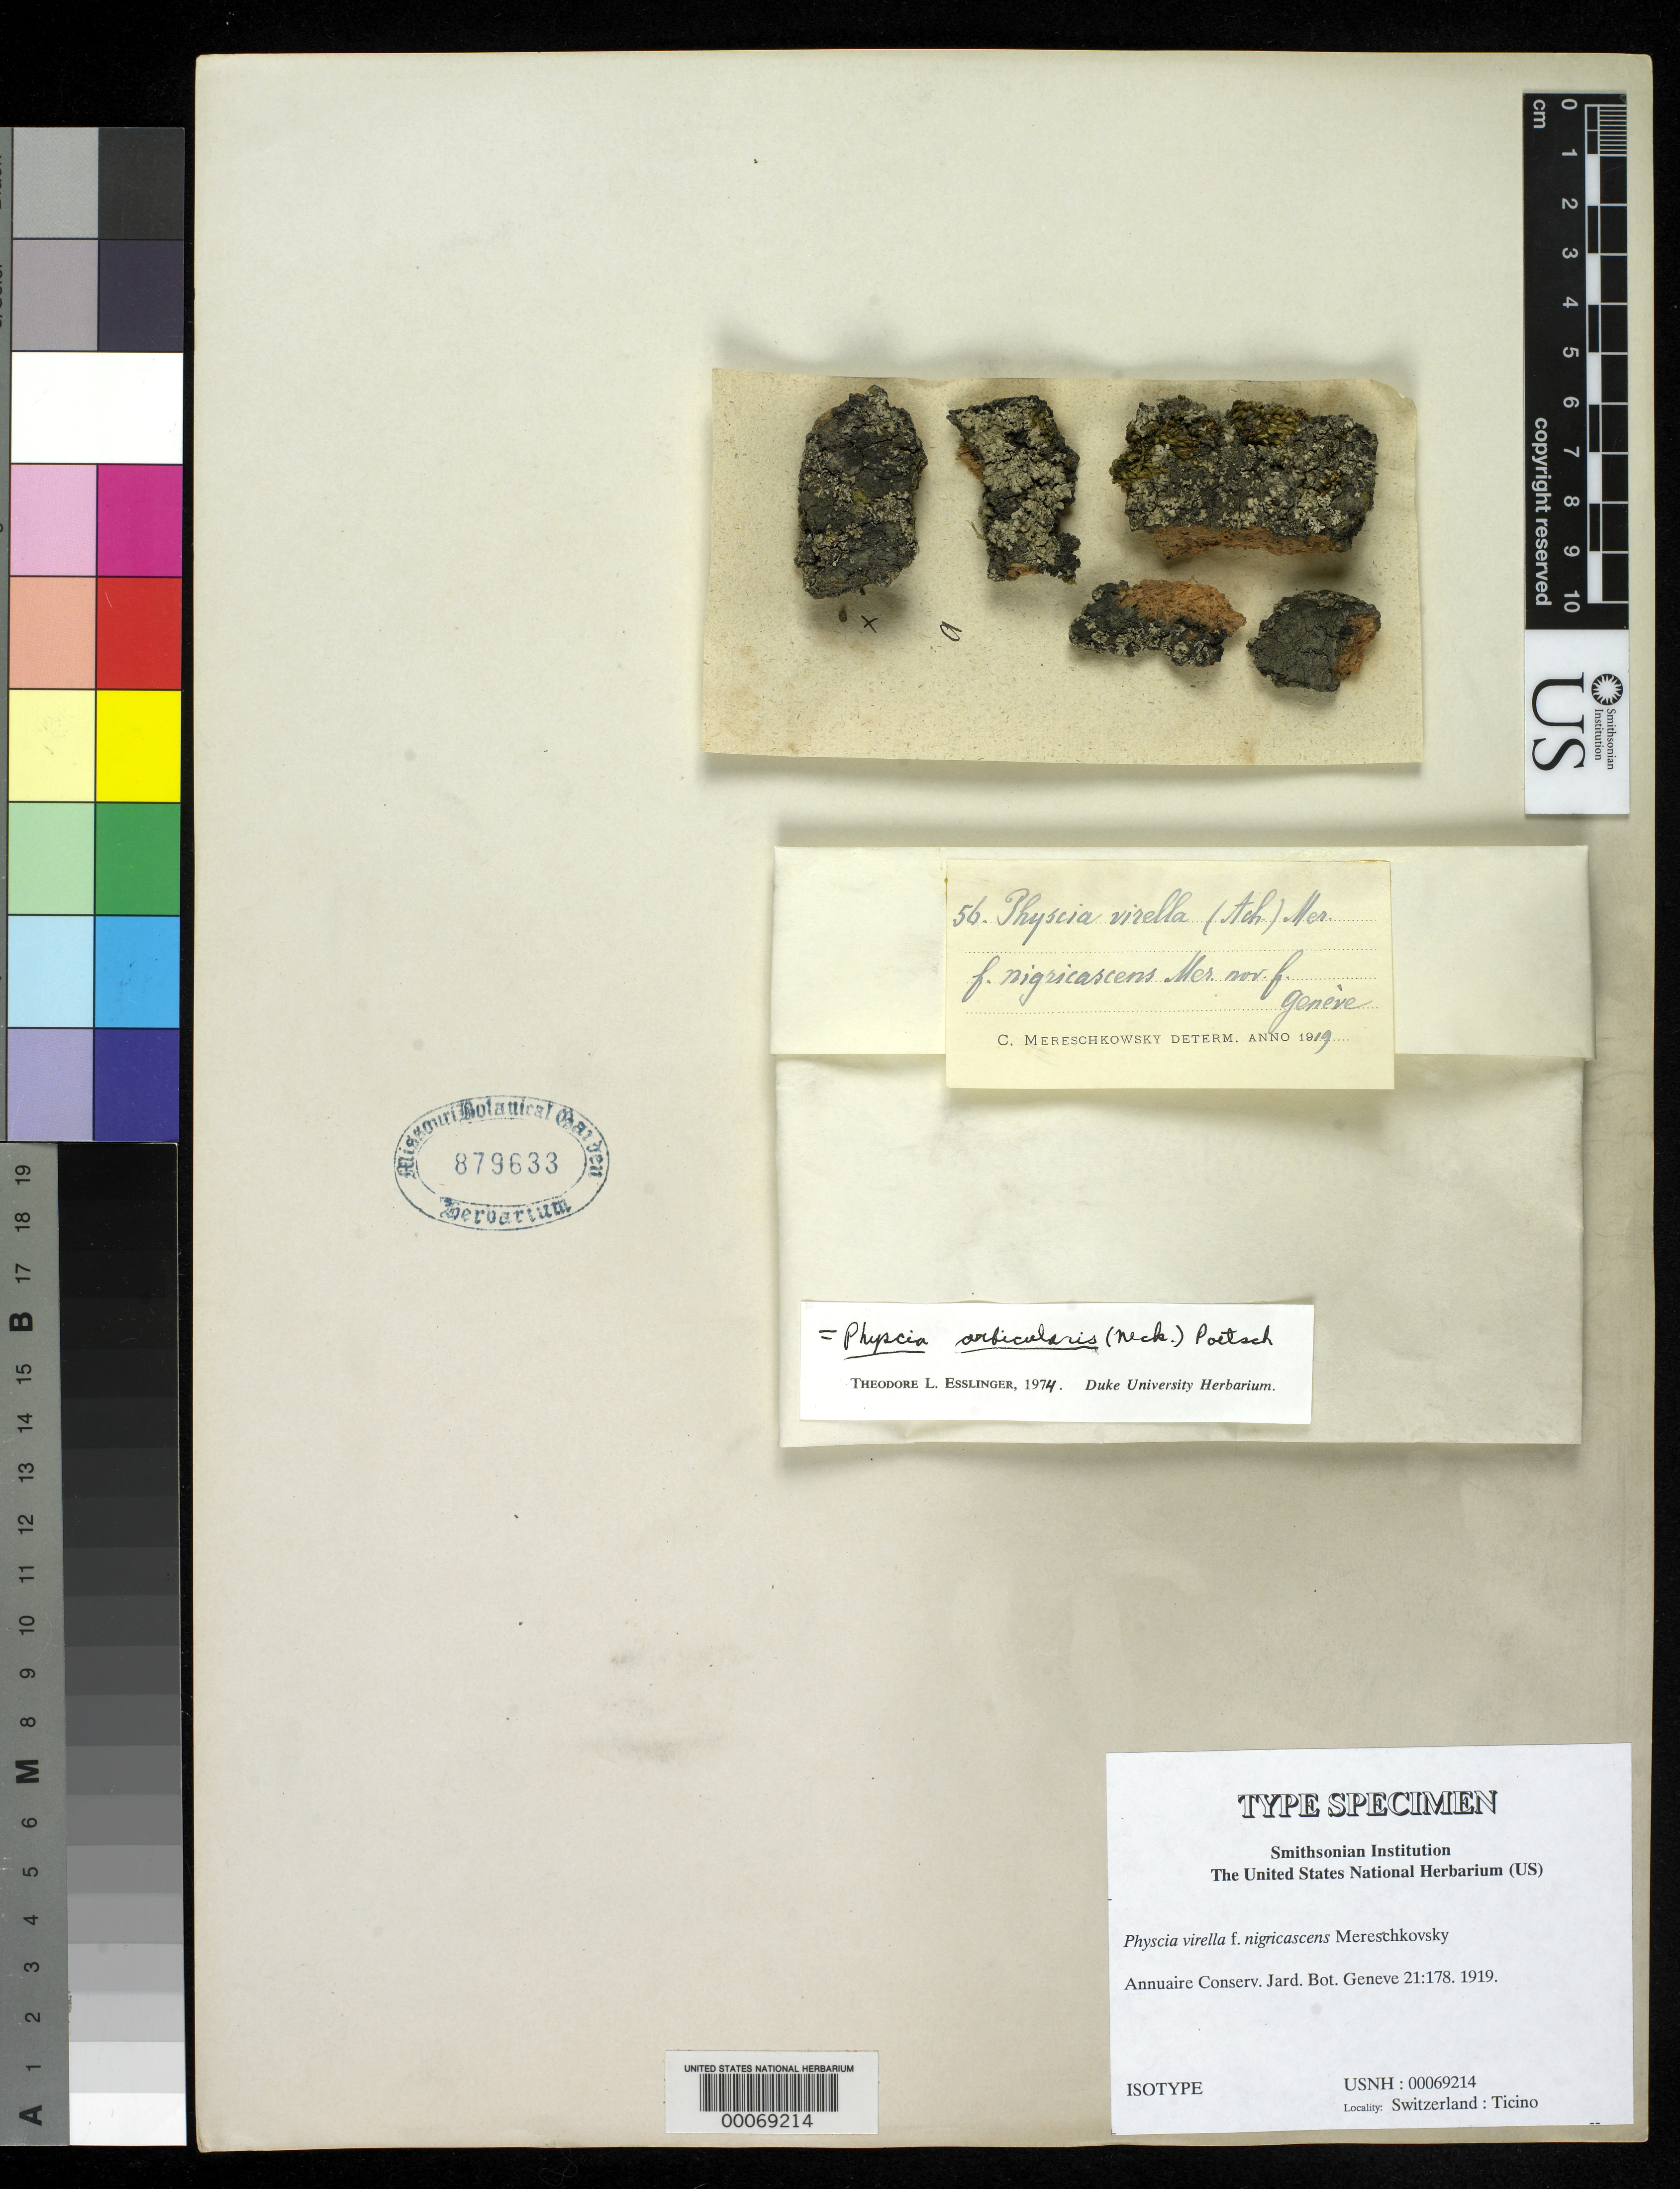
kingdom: Fungi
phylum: Ascomycota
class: Lecanoromycetes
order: Caliciales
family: Physciaceae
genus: Physcia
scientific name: Physcia virella f. nigricascens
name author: Mereschk.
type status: Isotype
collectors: K. S. Mereschkovsky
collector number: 56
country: Switzerland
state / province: Ticino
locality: Lugano ville. [City of Lugano.]